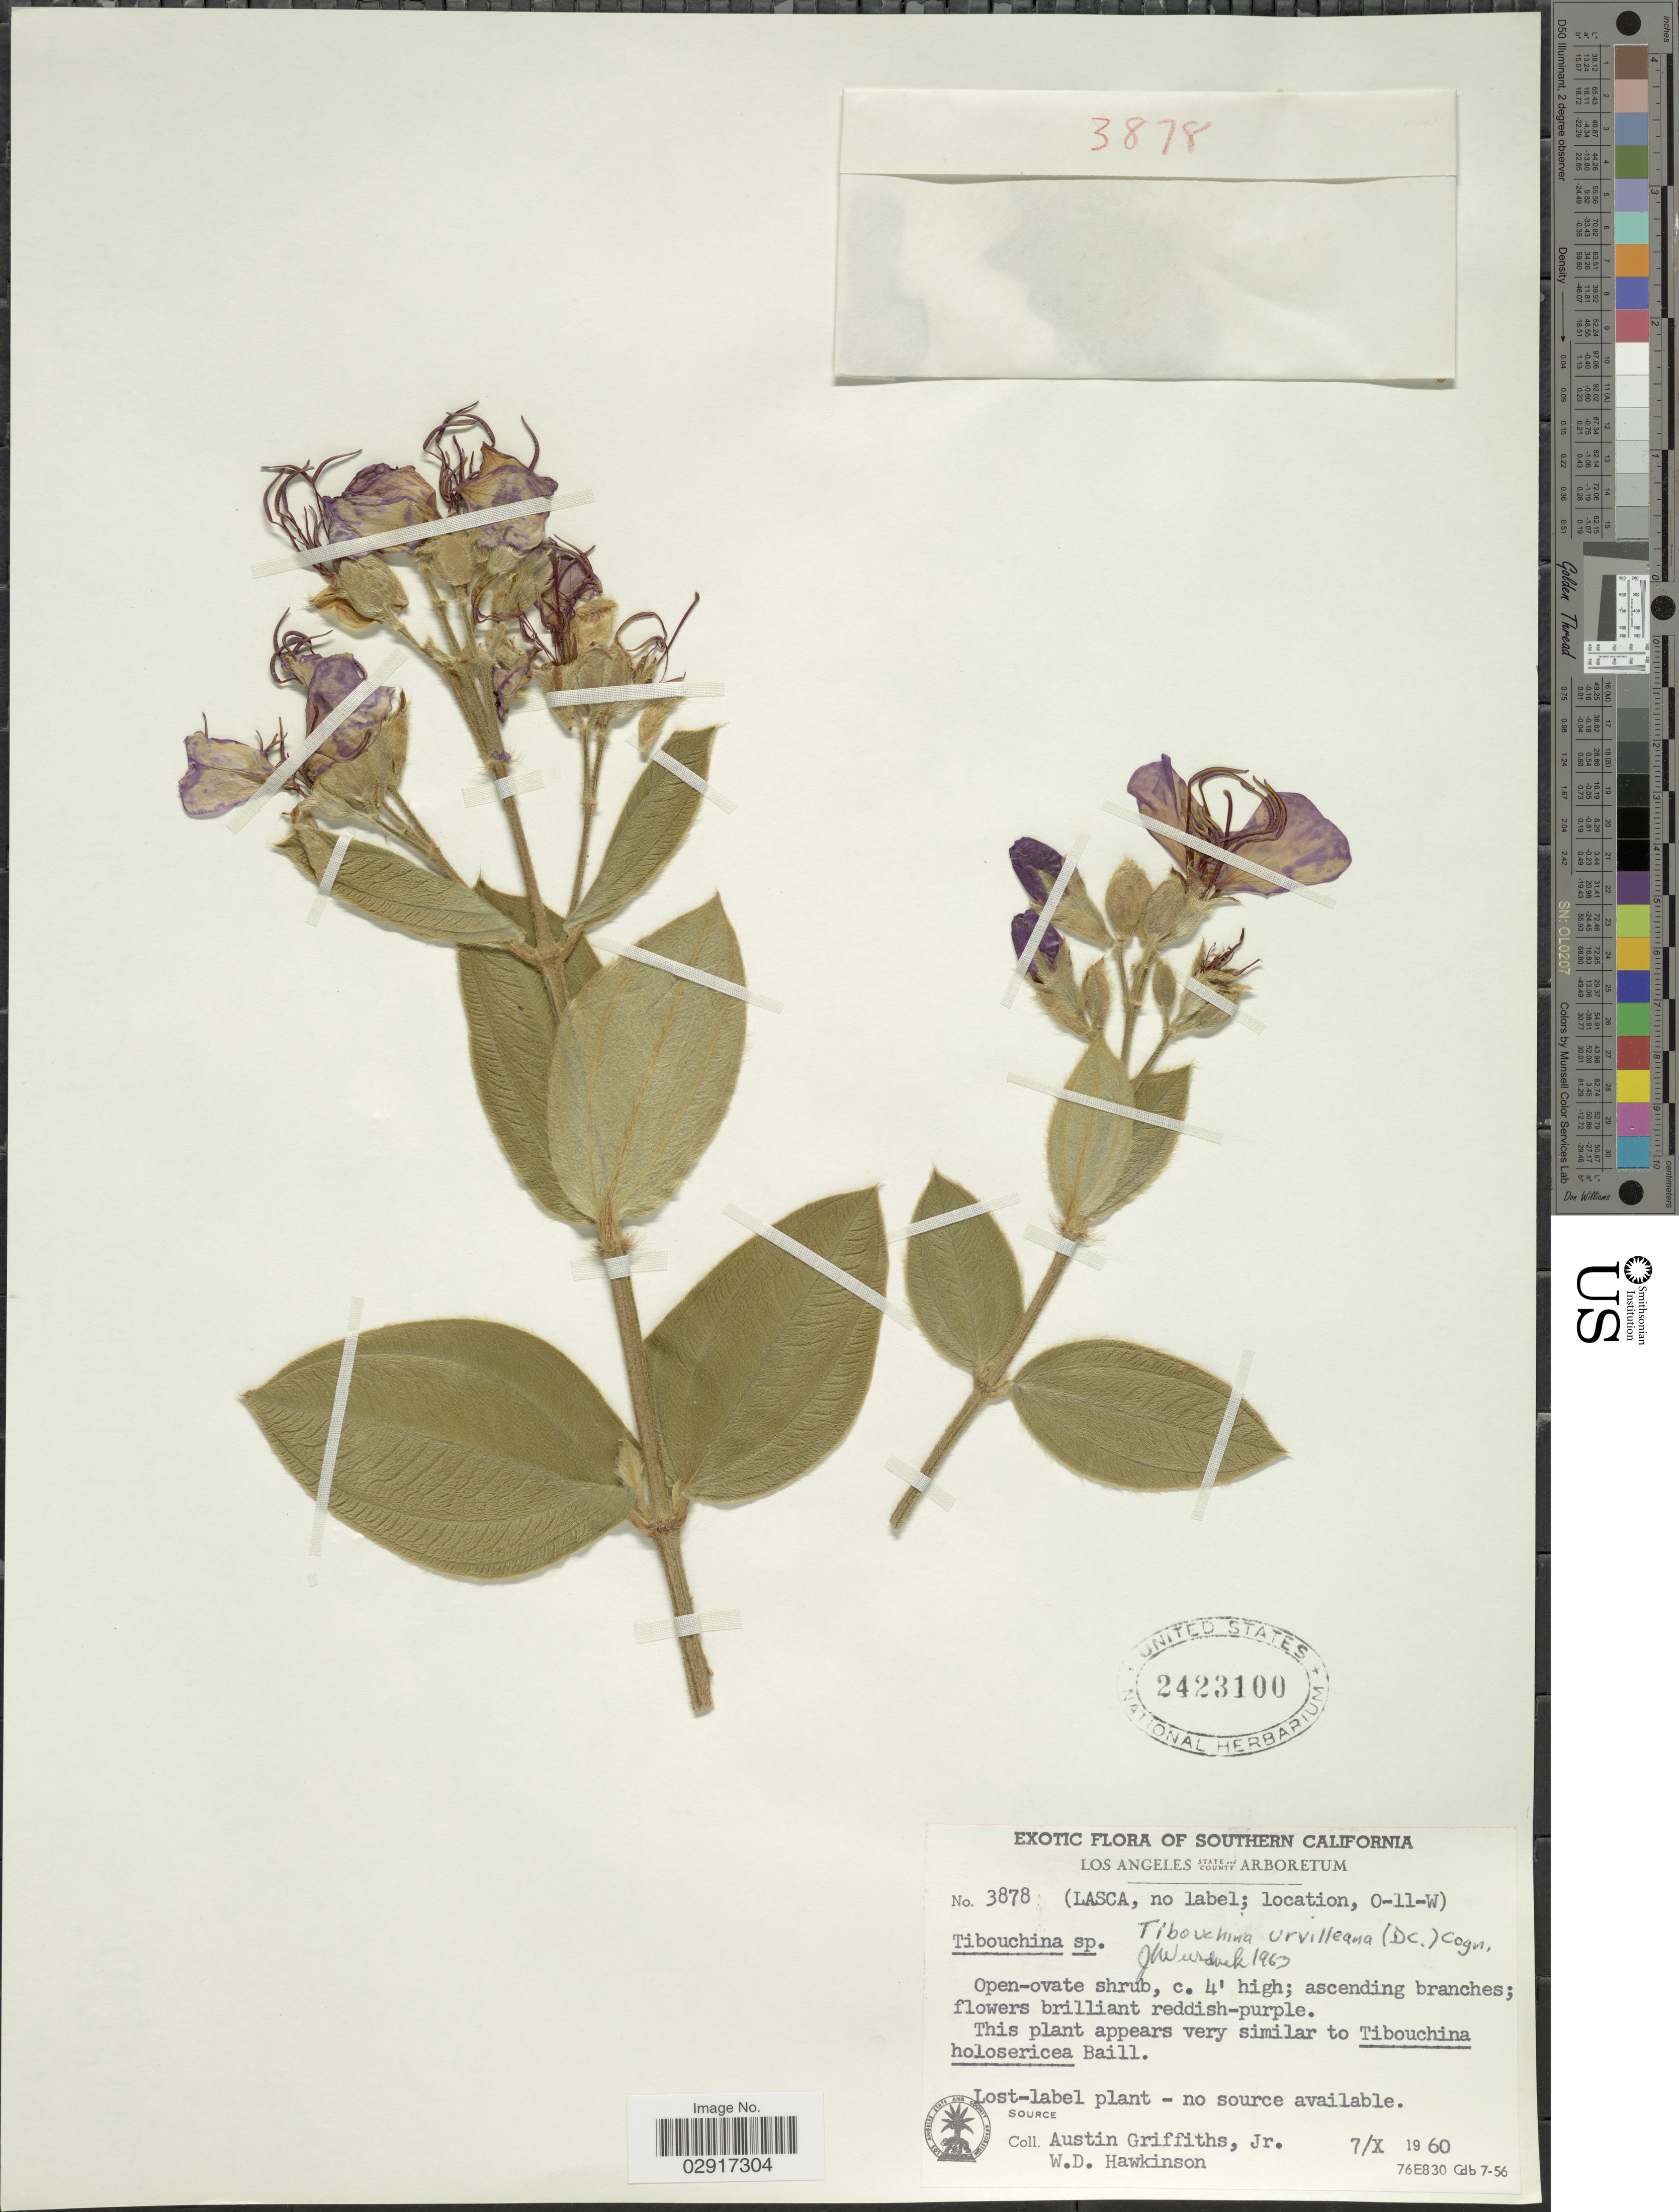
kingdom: Plantae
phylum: Tracheophyta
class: Magnoliopsida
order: Myrtales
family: Melastomataceae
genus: Pleroma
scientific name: Pleroma urvilleanum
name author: (DC.) P.J.F. Guim. & Michelang.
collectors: A. Griffiths & W. Hawkinson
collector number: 3878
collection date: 1960-10-07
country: United States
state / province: California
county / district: Los Angeles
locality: Southern California. Los Angeles State and County Arboretum.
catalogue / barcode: US 2423100